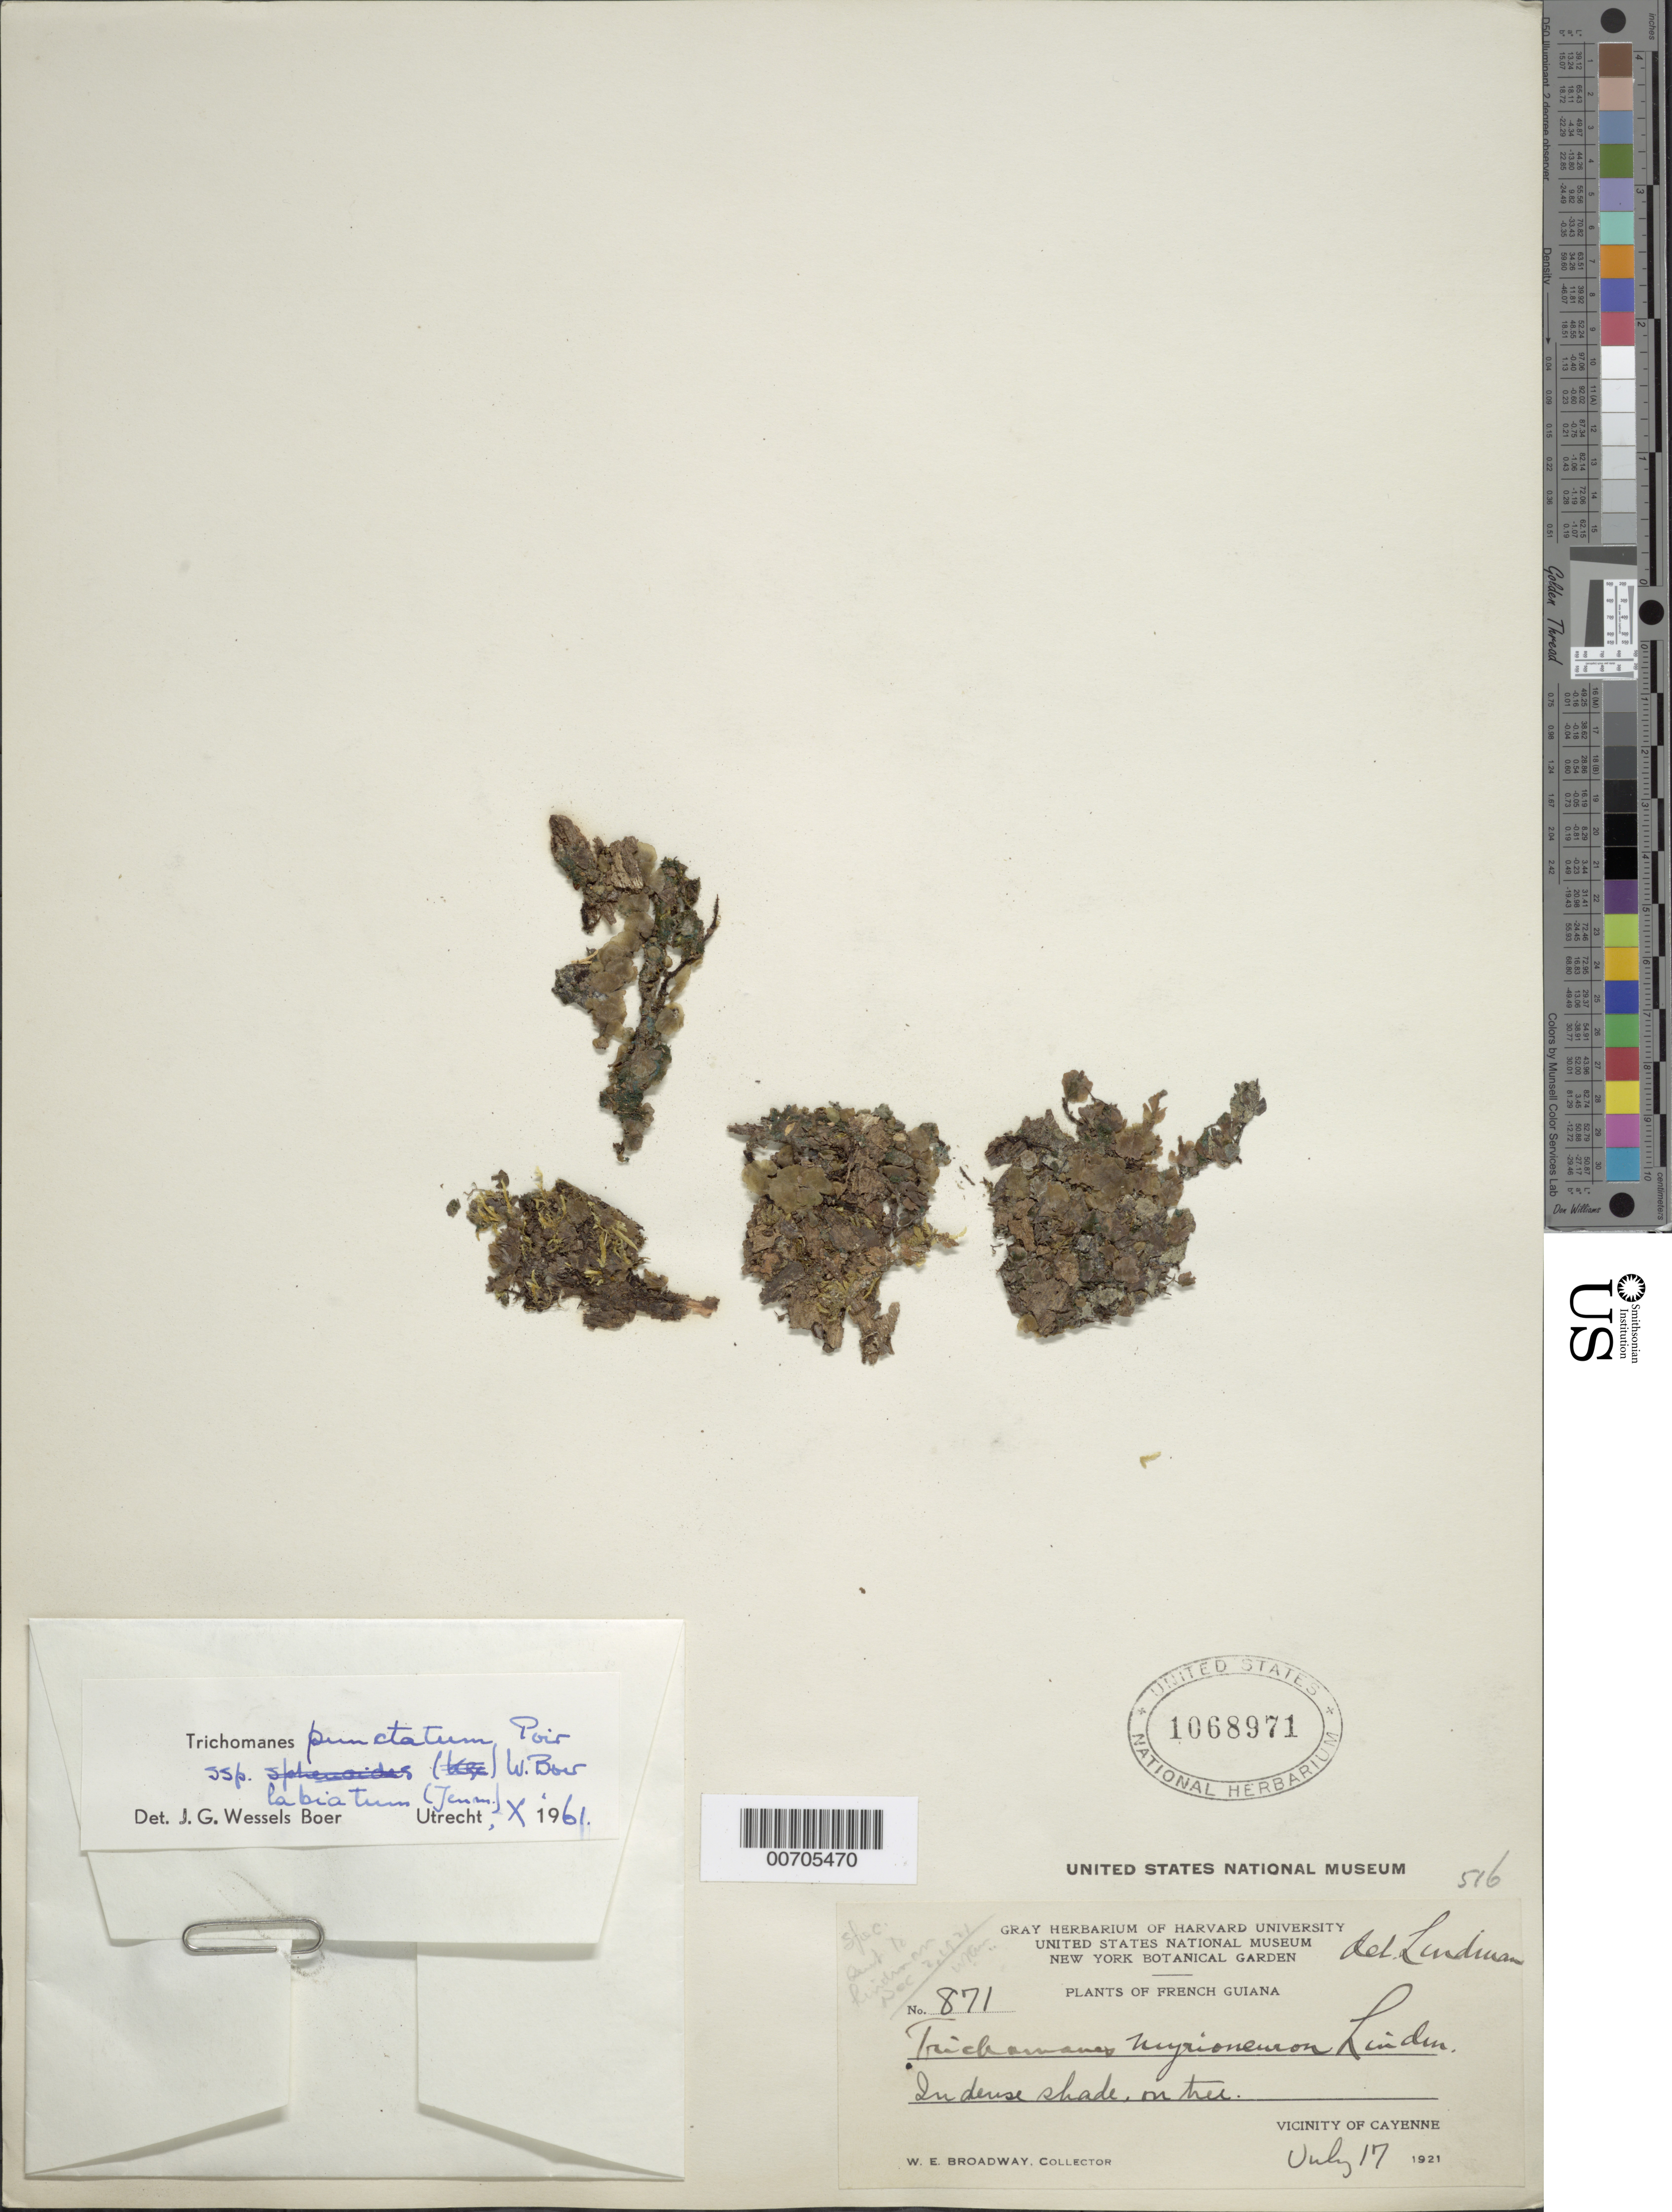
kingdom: Plantae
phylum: Tracheophyta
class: Polypodiopsida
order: Hymenophyllales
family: Hymenophyllaceae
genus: Didymoglossum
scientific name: Didymoglossum punctatum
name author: (Poir.) Desv.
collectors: W. E. Broadway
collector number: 871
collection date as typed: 17-Jul-21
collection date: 1921-07-17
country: French Guiana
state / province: Cayenne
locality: Cayenne, vic.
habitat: Dense shade, on tree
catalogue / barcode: US 1068971